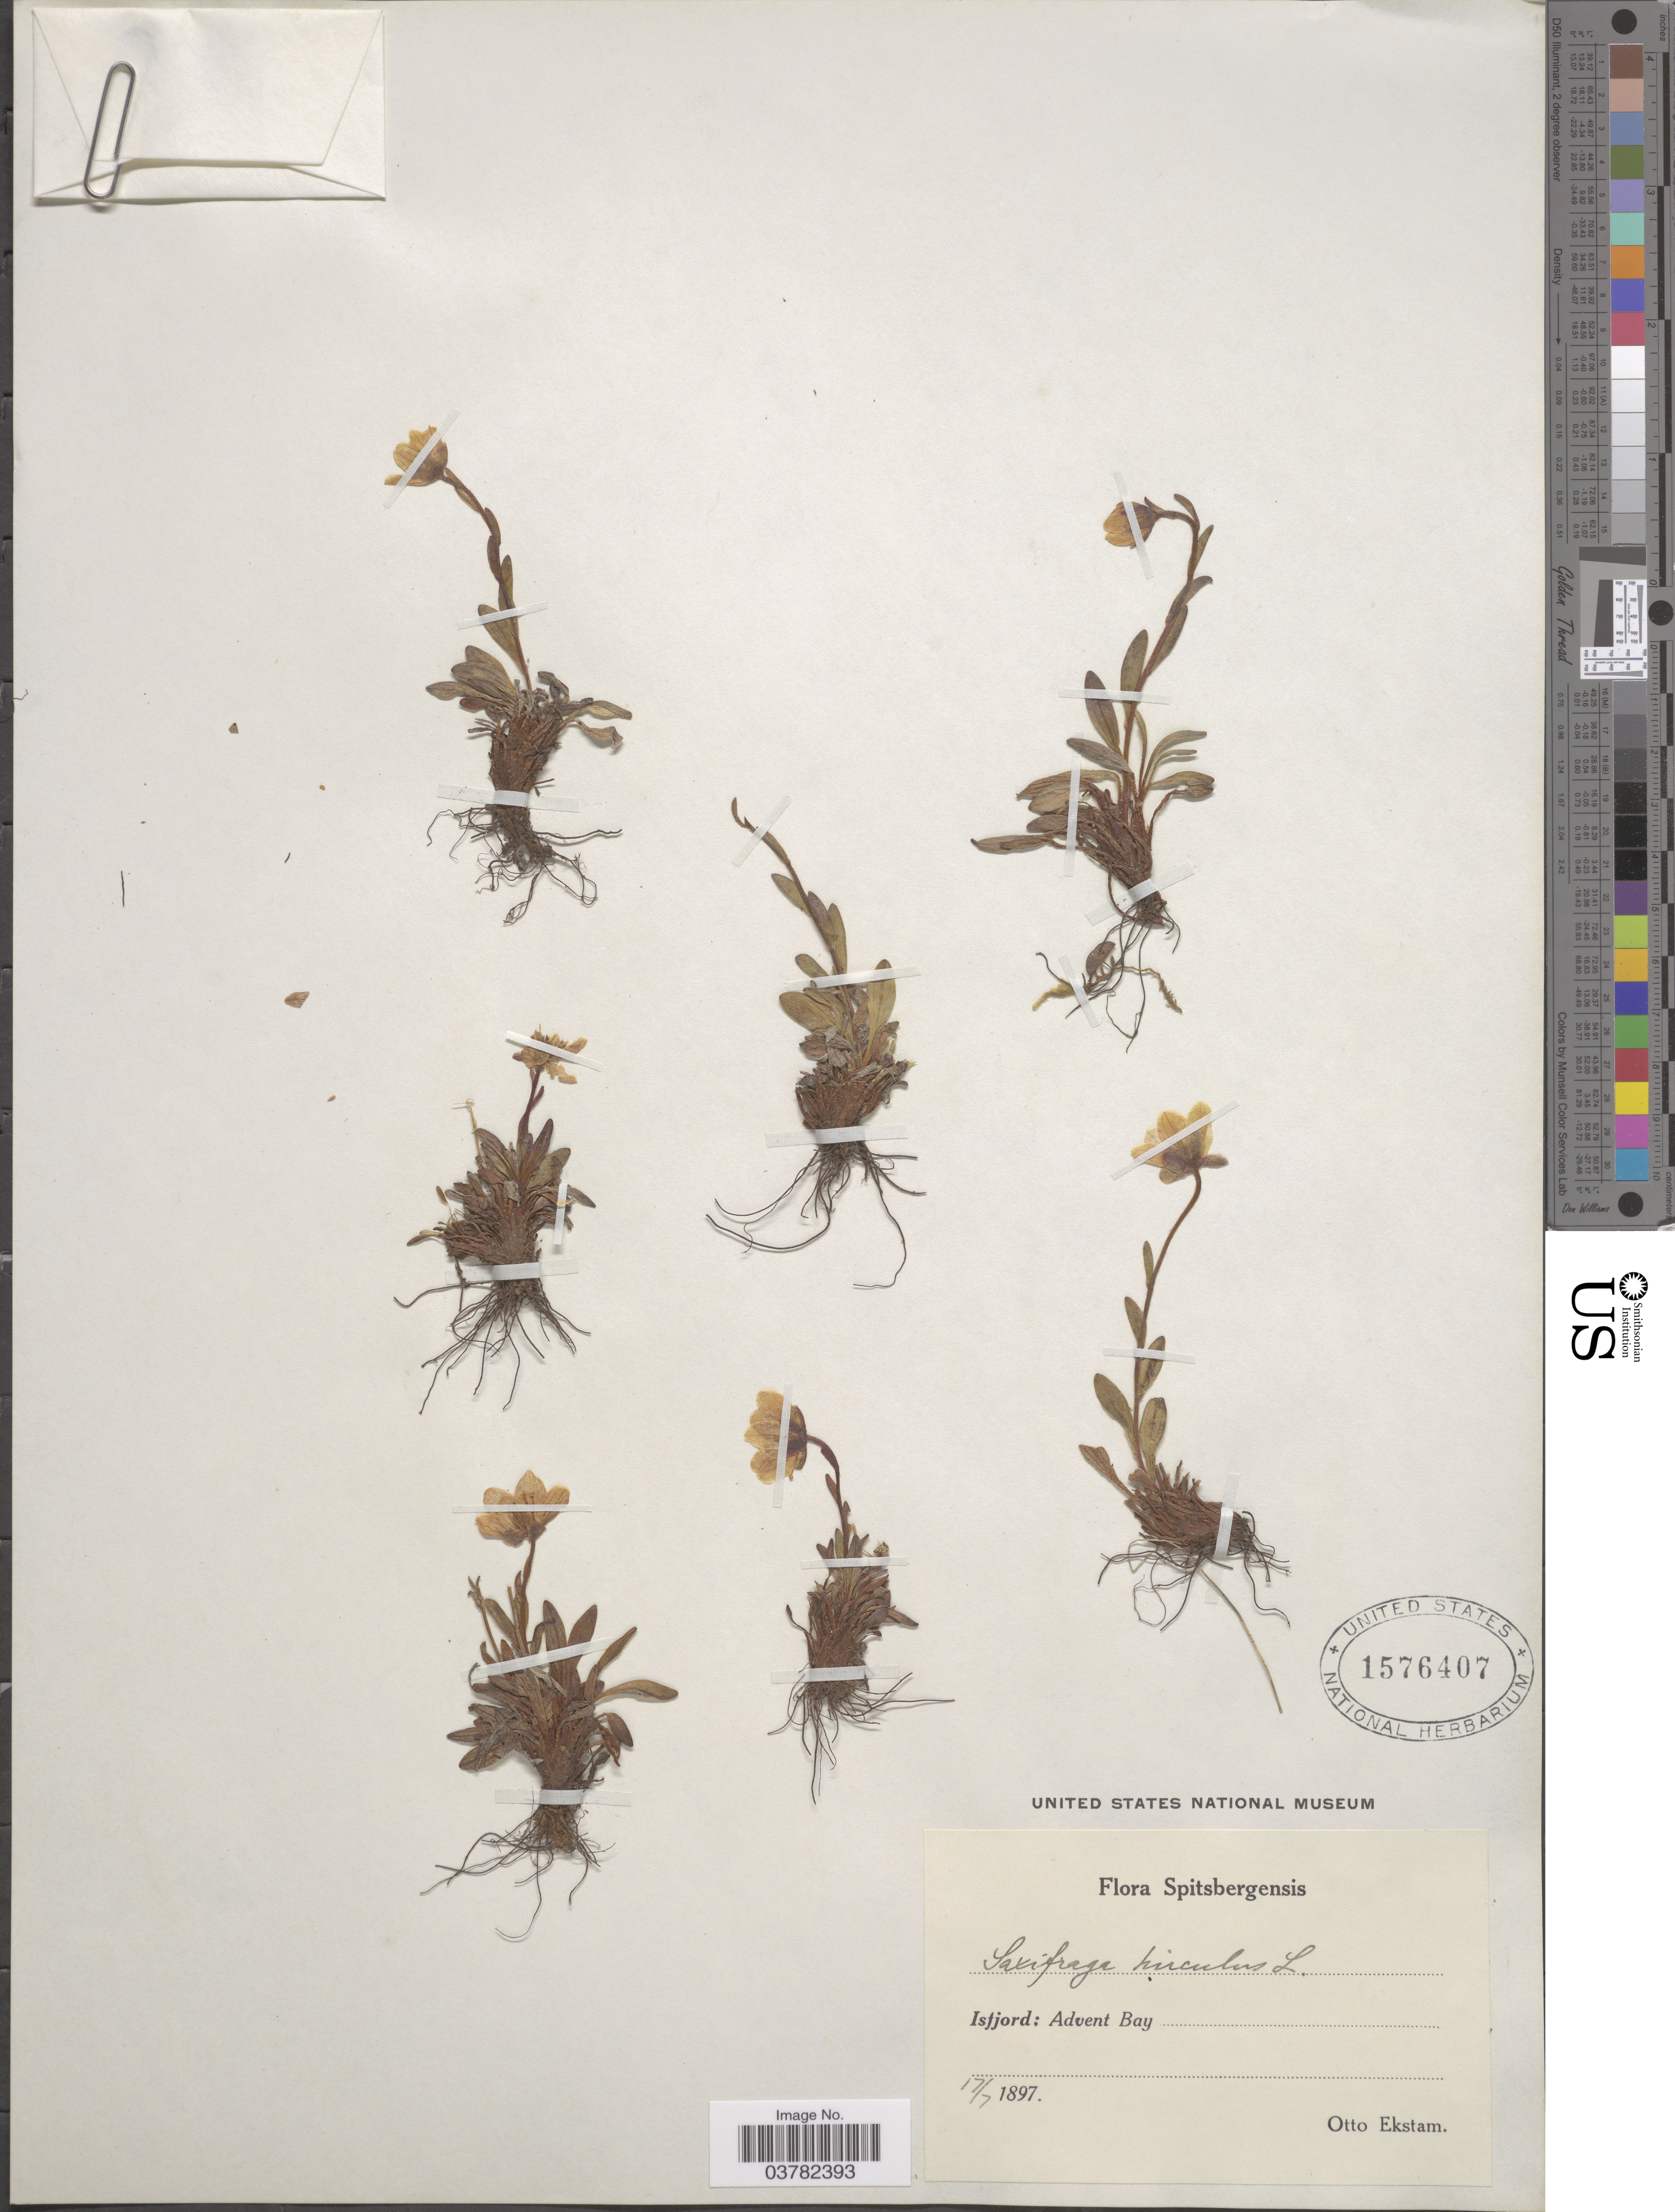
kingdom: Plantae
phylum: Tracheophyta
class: Magnoliopsida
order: Saxifragales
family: Saxifragaceae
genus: Saxifraga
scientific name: Saxifraga hirculus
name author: L.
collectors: O. Ekstam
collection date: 1897-07-17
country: Norway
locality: Spitsbergensis. Isfjord: Advent Bay.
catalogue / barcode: US 1576407